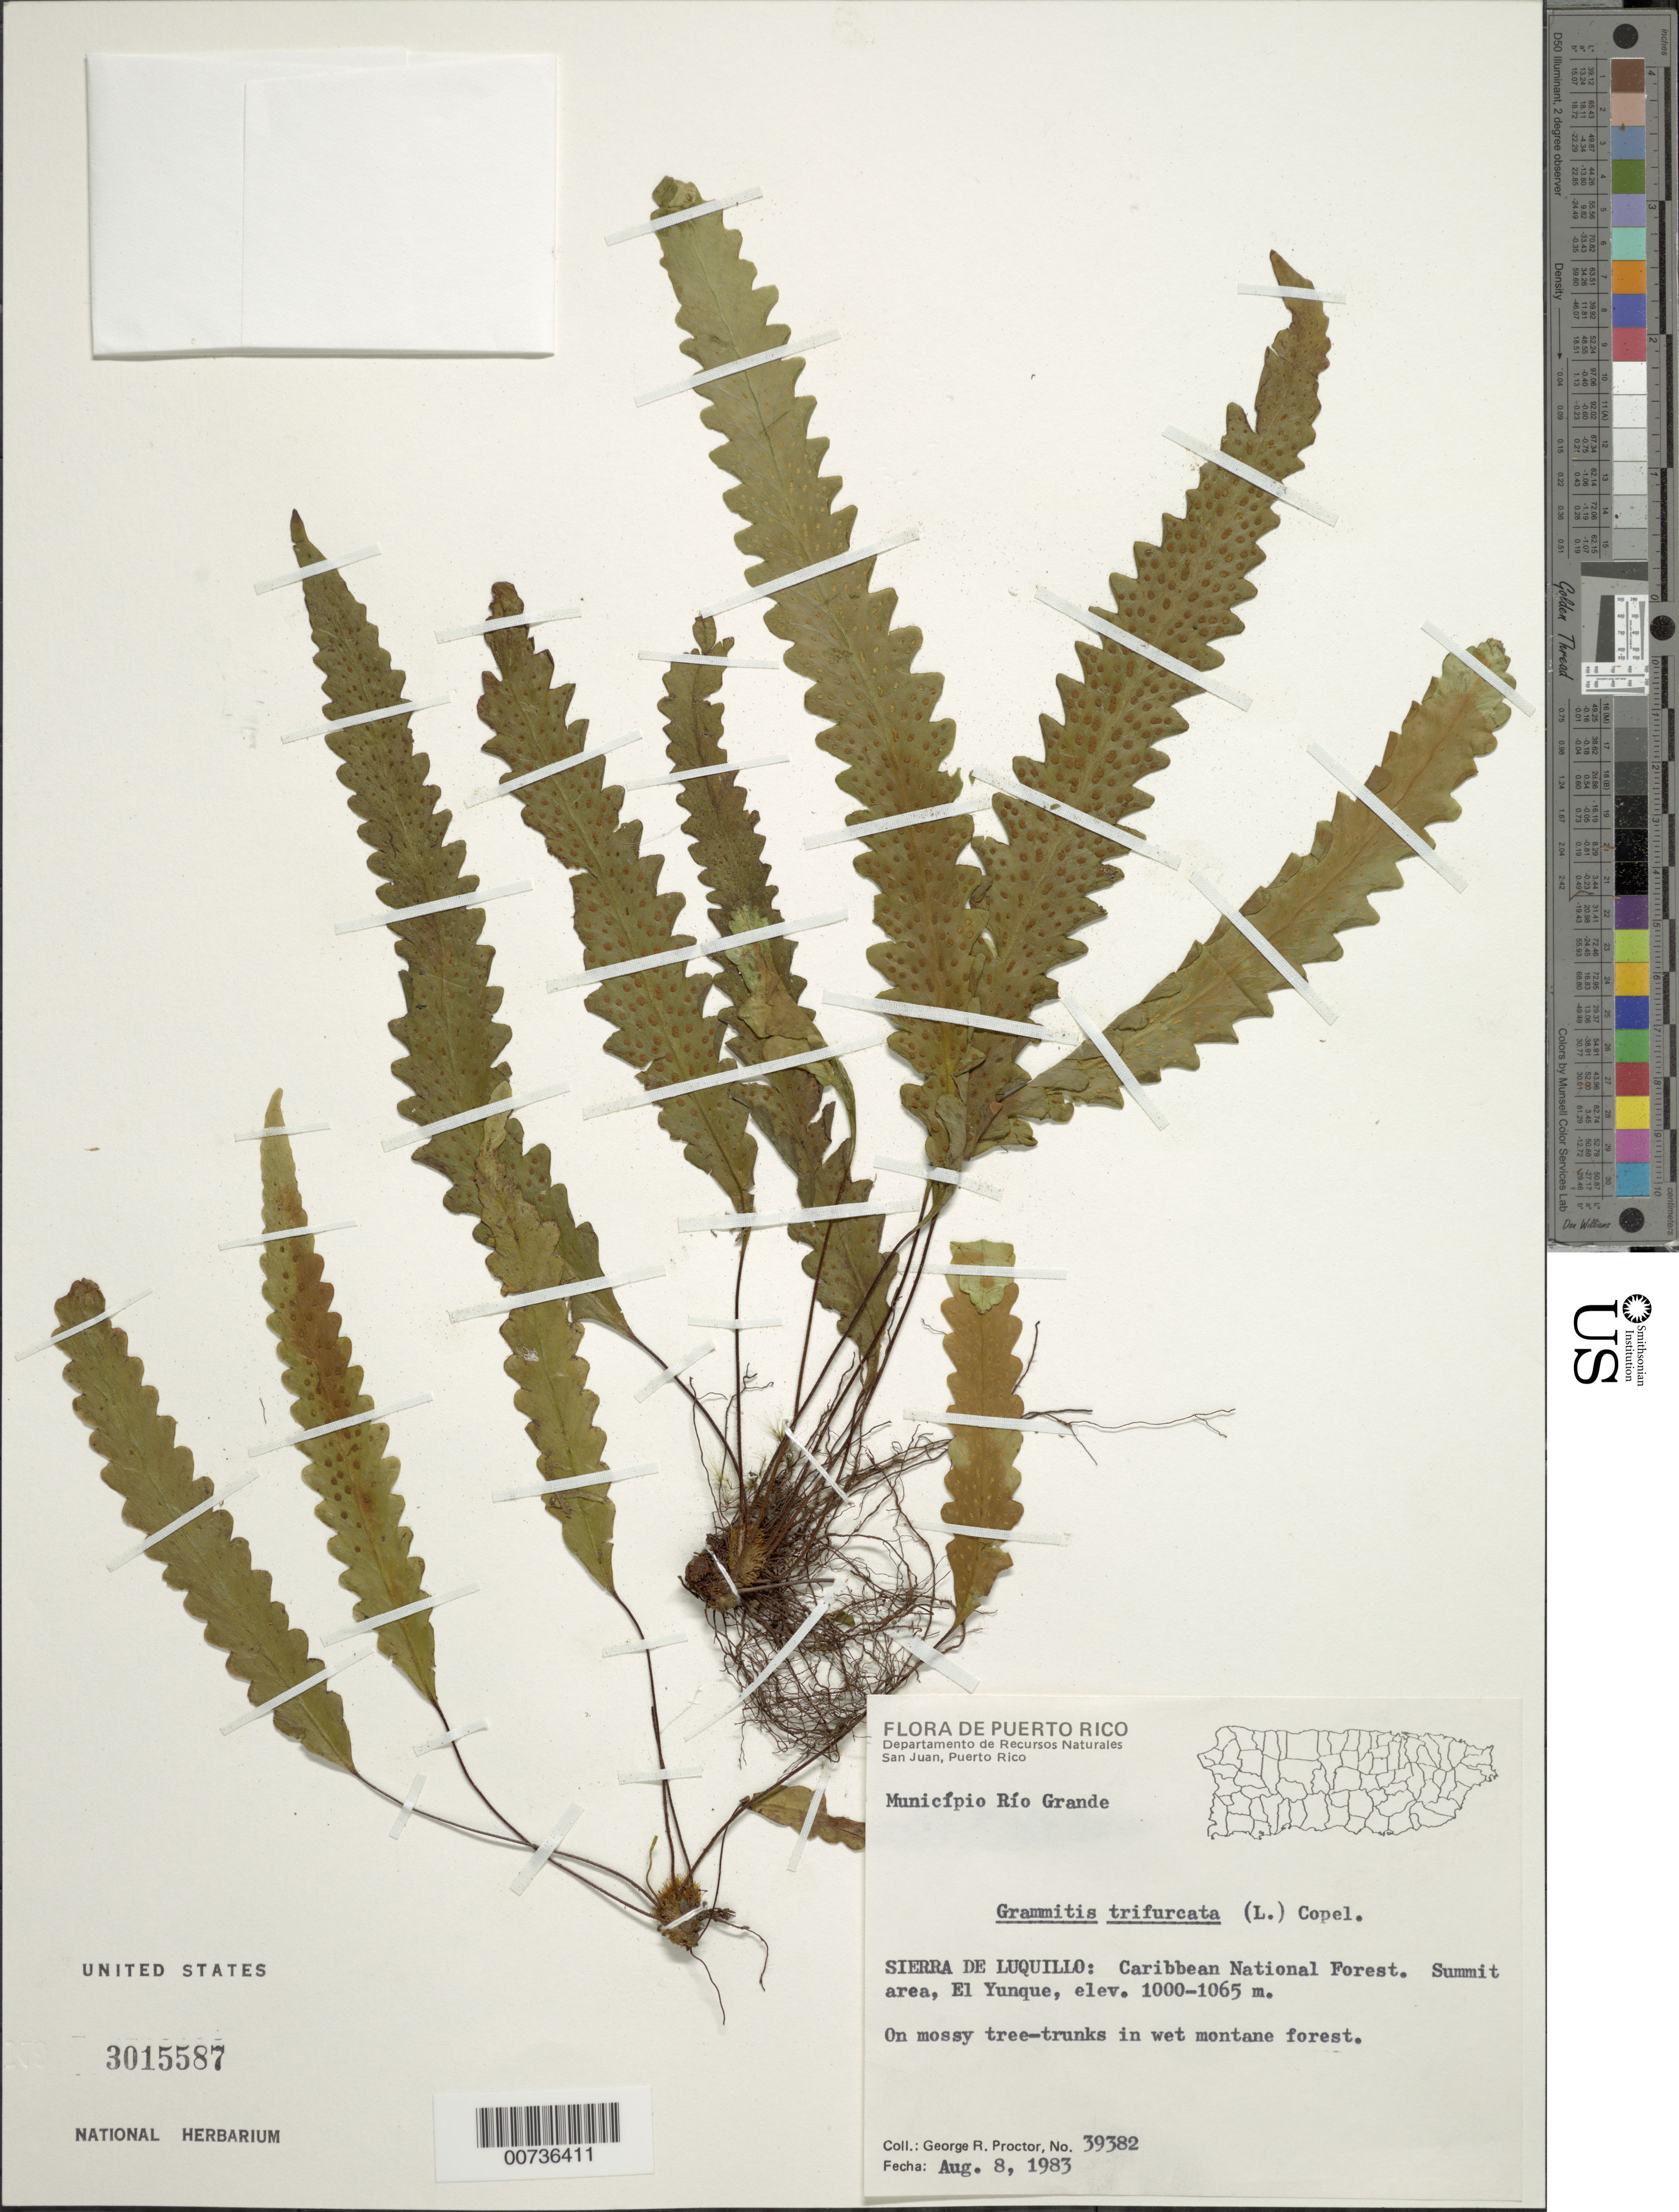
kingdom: Plantae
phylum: Tracheophyta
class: Polypodiopsida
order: Polypodiales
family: Polypodiaceae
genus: Enterosora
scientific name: Enterosora trifurcata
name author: (L.) L.E. Bishop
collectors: G. R. Proctor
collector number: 39382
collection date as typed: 08 Aug 1983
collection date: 1983-08-08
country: Puerto Rico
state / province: Río Grande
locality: Sierra de Luquillo: Caribbean National Forest. Summit area, El Yunque. Municipio Río Grande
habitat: On mossy tree-trunks in wet montane forest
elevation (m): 1000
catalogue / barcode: US 3015587